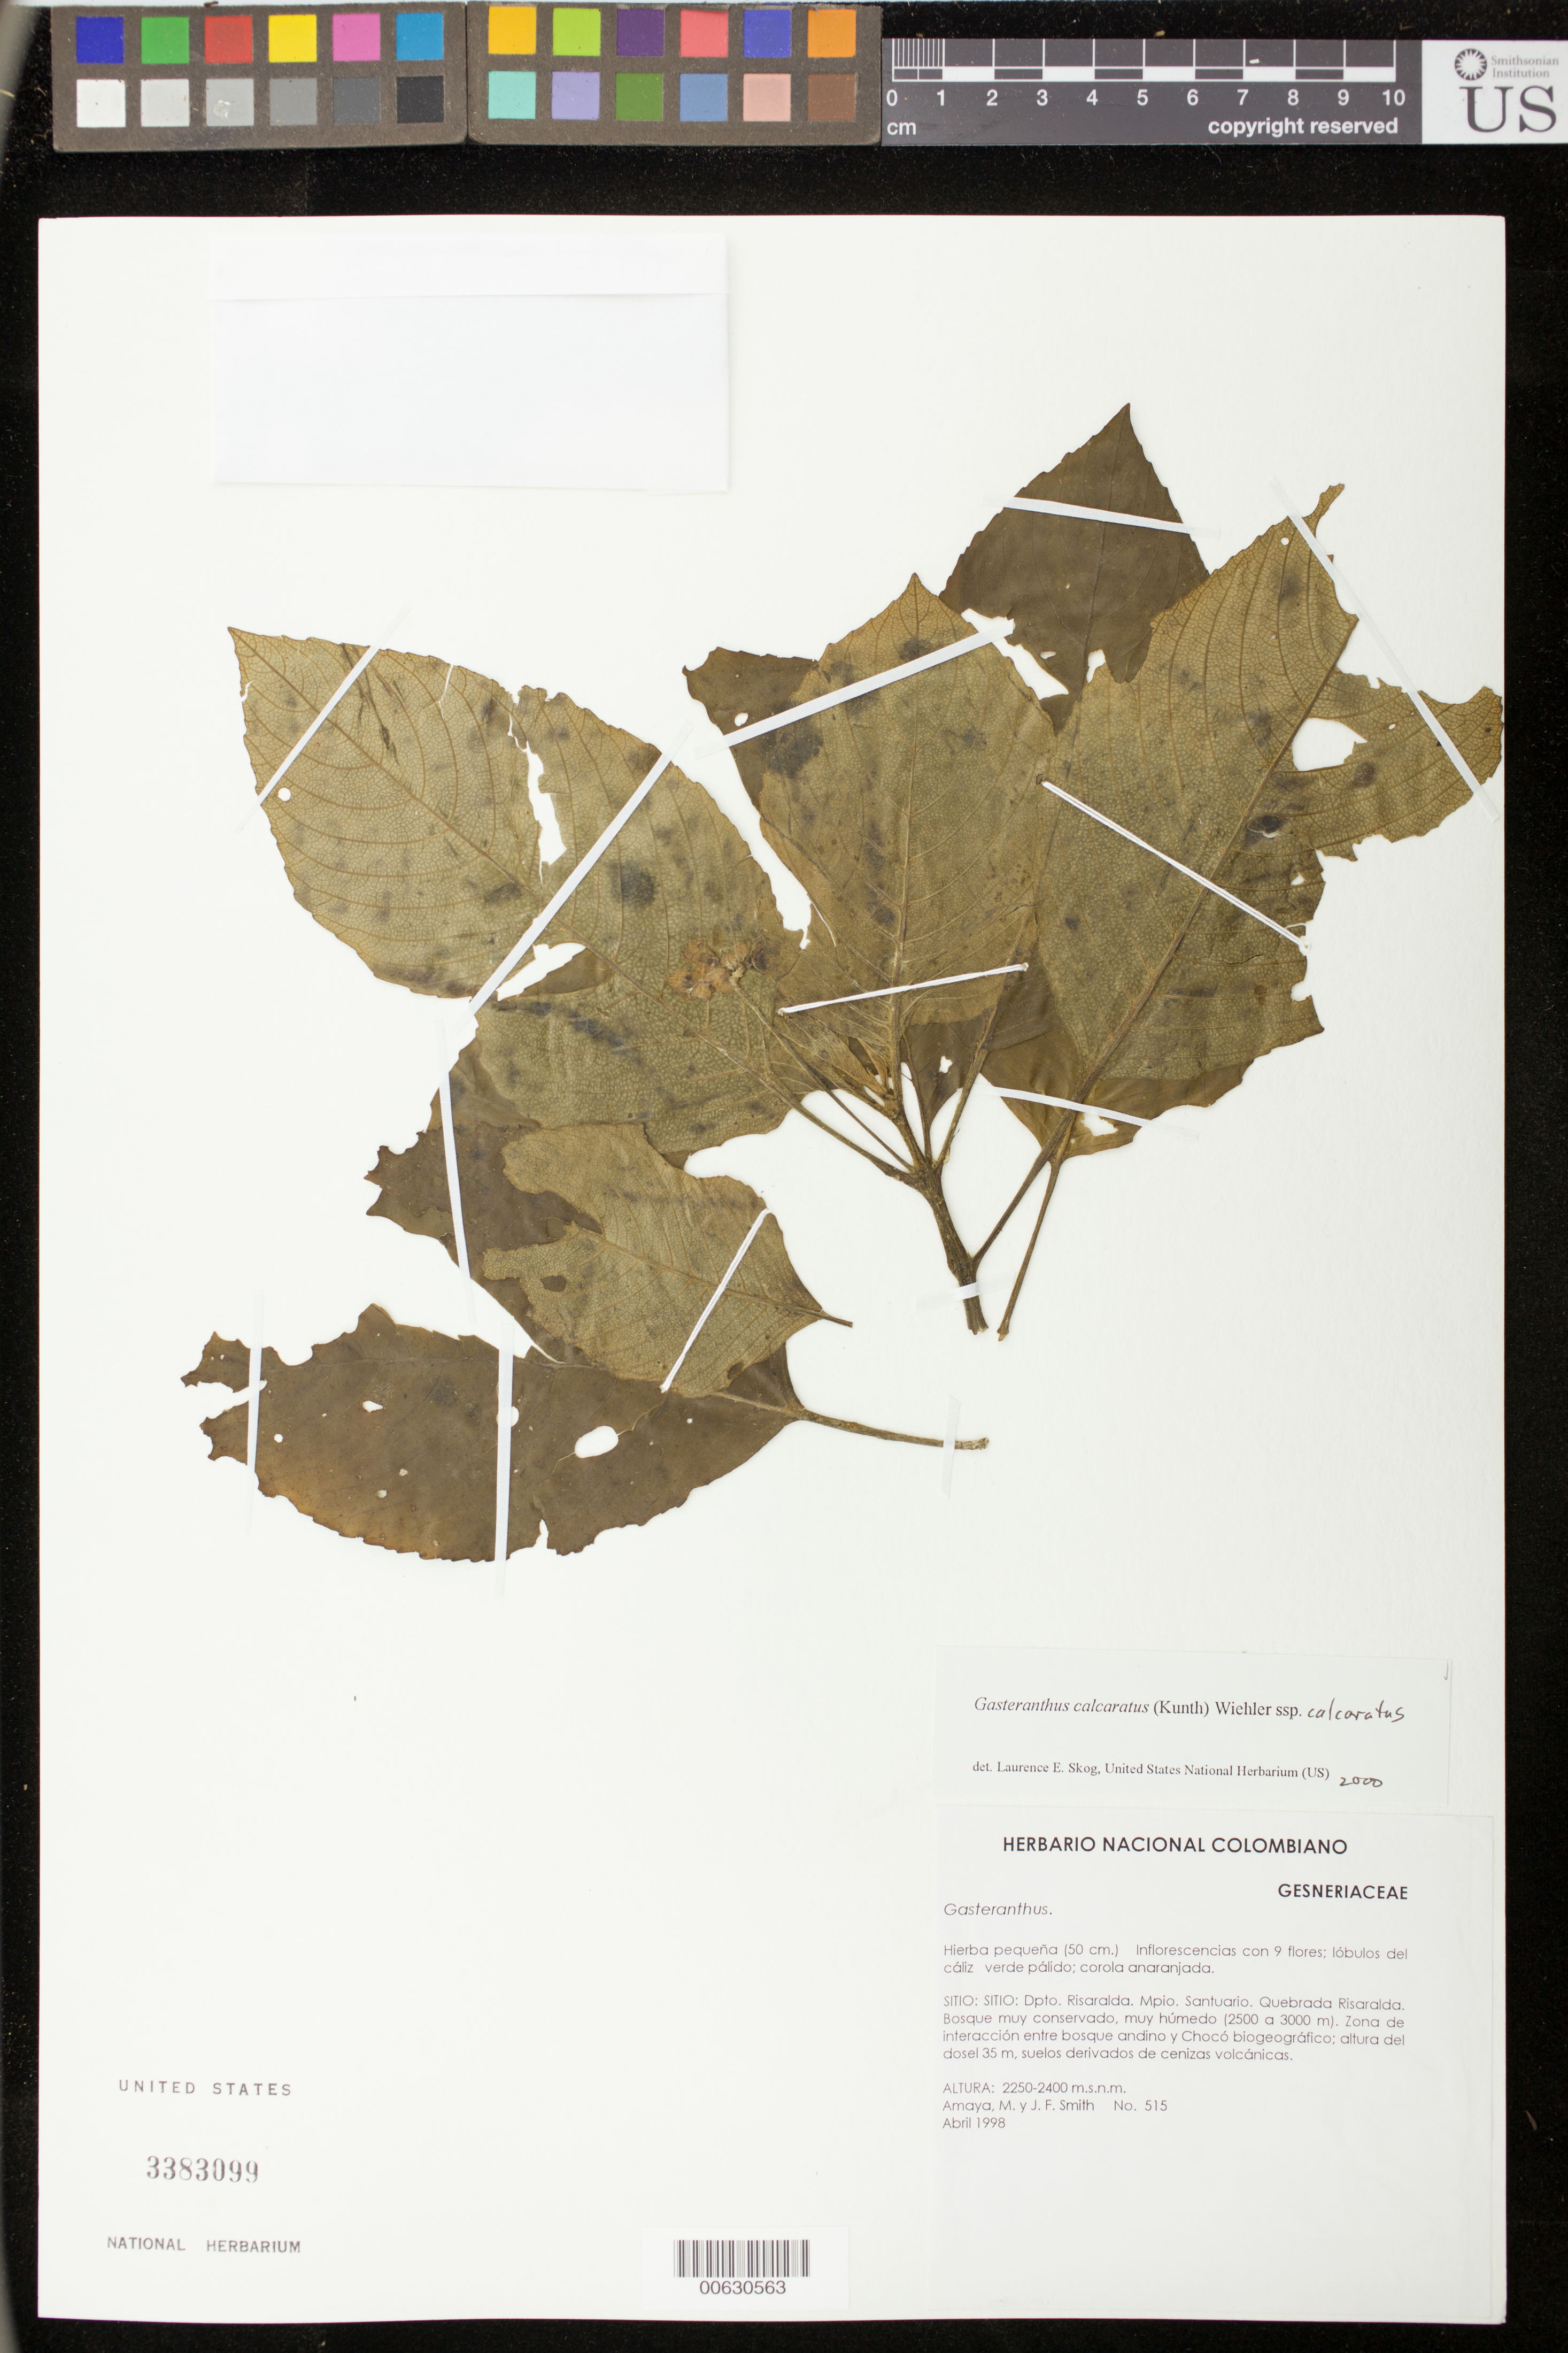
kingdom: Plantae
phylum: Tracheophyta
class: Magnoliopsida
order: Lamiales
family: Gesneriaceae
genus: Gasteranthus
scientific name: Gasteranthus calcaratus subsp. calcaratus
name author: (Kunth) Wiehler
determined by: Skog, Laurence E.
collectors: M. Amaya & J. F. Smith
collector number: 515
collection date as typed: Apr 1998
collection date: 1998-04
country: Colombia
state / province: Risaralda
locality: Mpio. Santuario. Quebrada Risaralda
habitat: Bosque muy conservado, muy húmedo (2500 a 3000 m); zona de interacción entre bosque andino y Chocó biogeográfico; altura del dosel 35 m, suelos derivados de cenizas volcánicas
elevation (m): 2250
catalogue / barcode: US 3383099